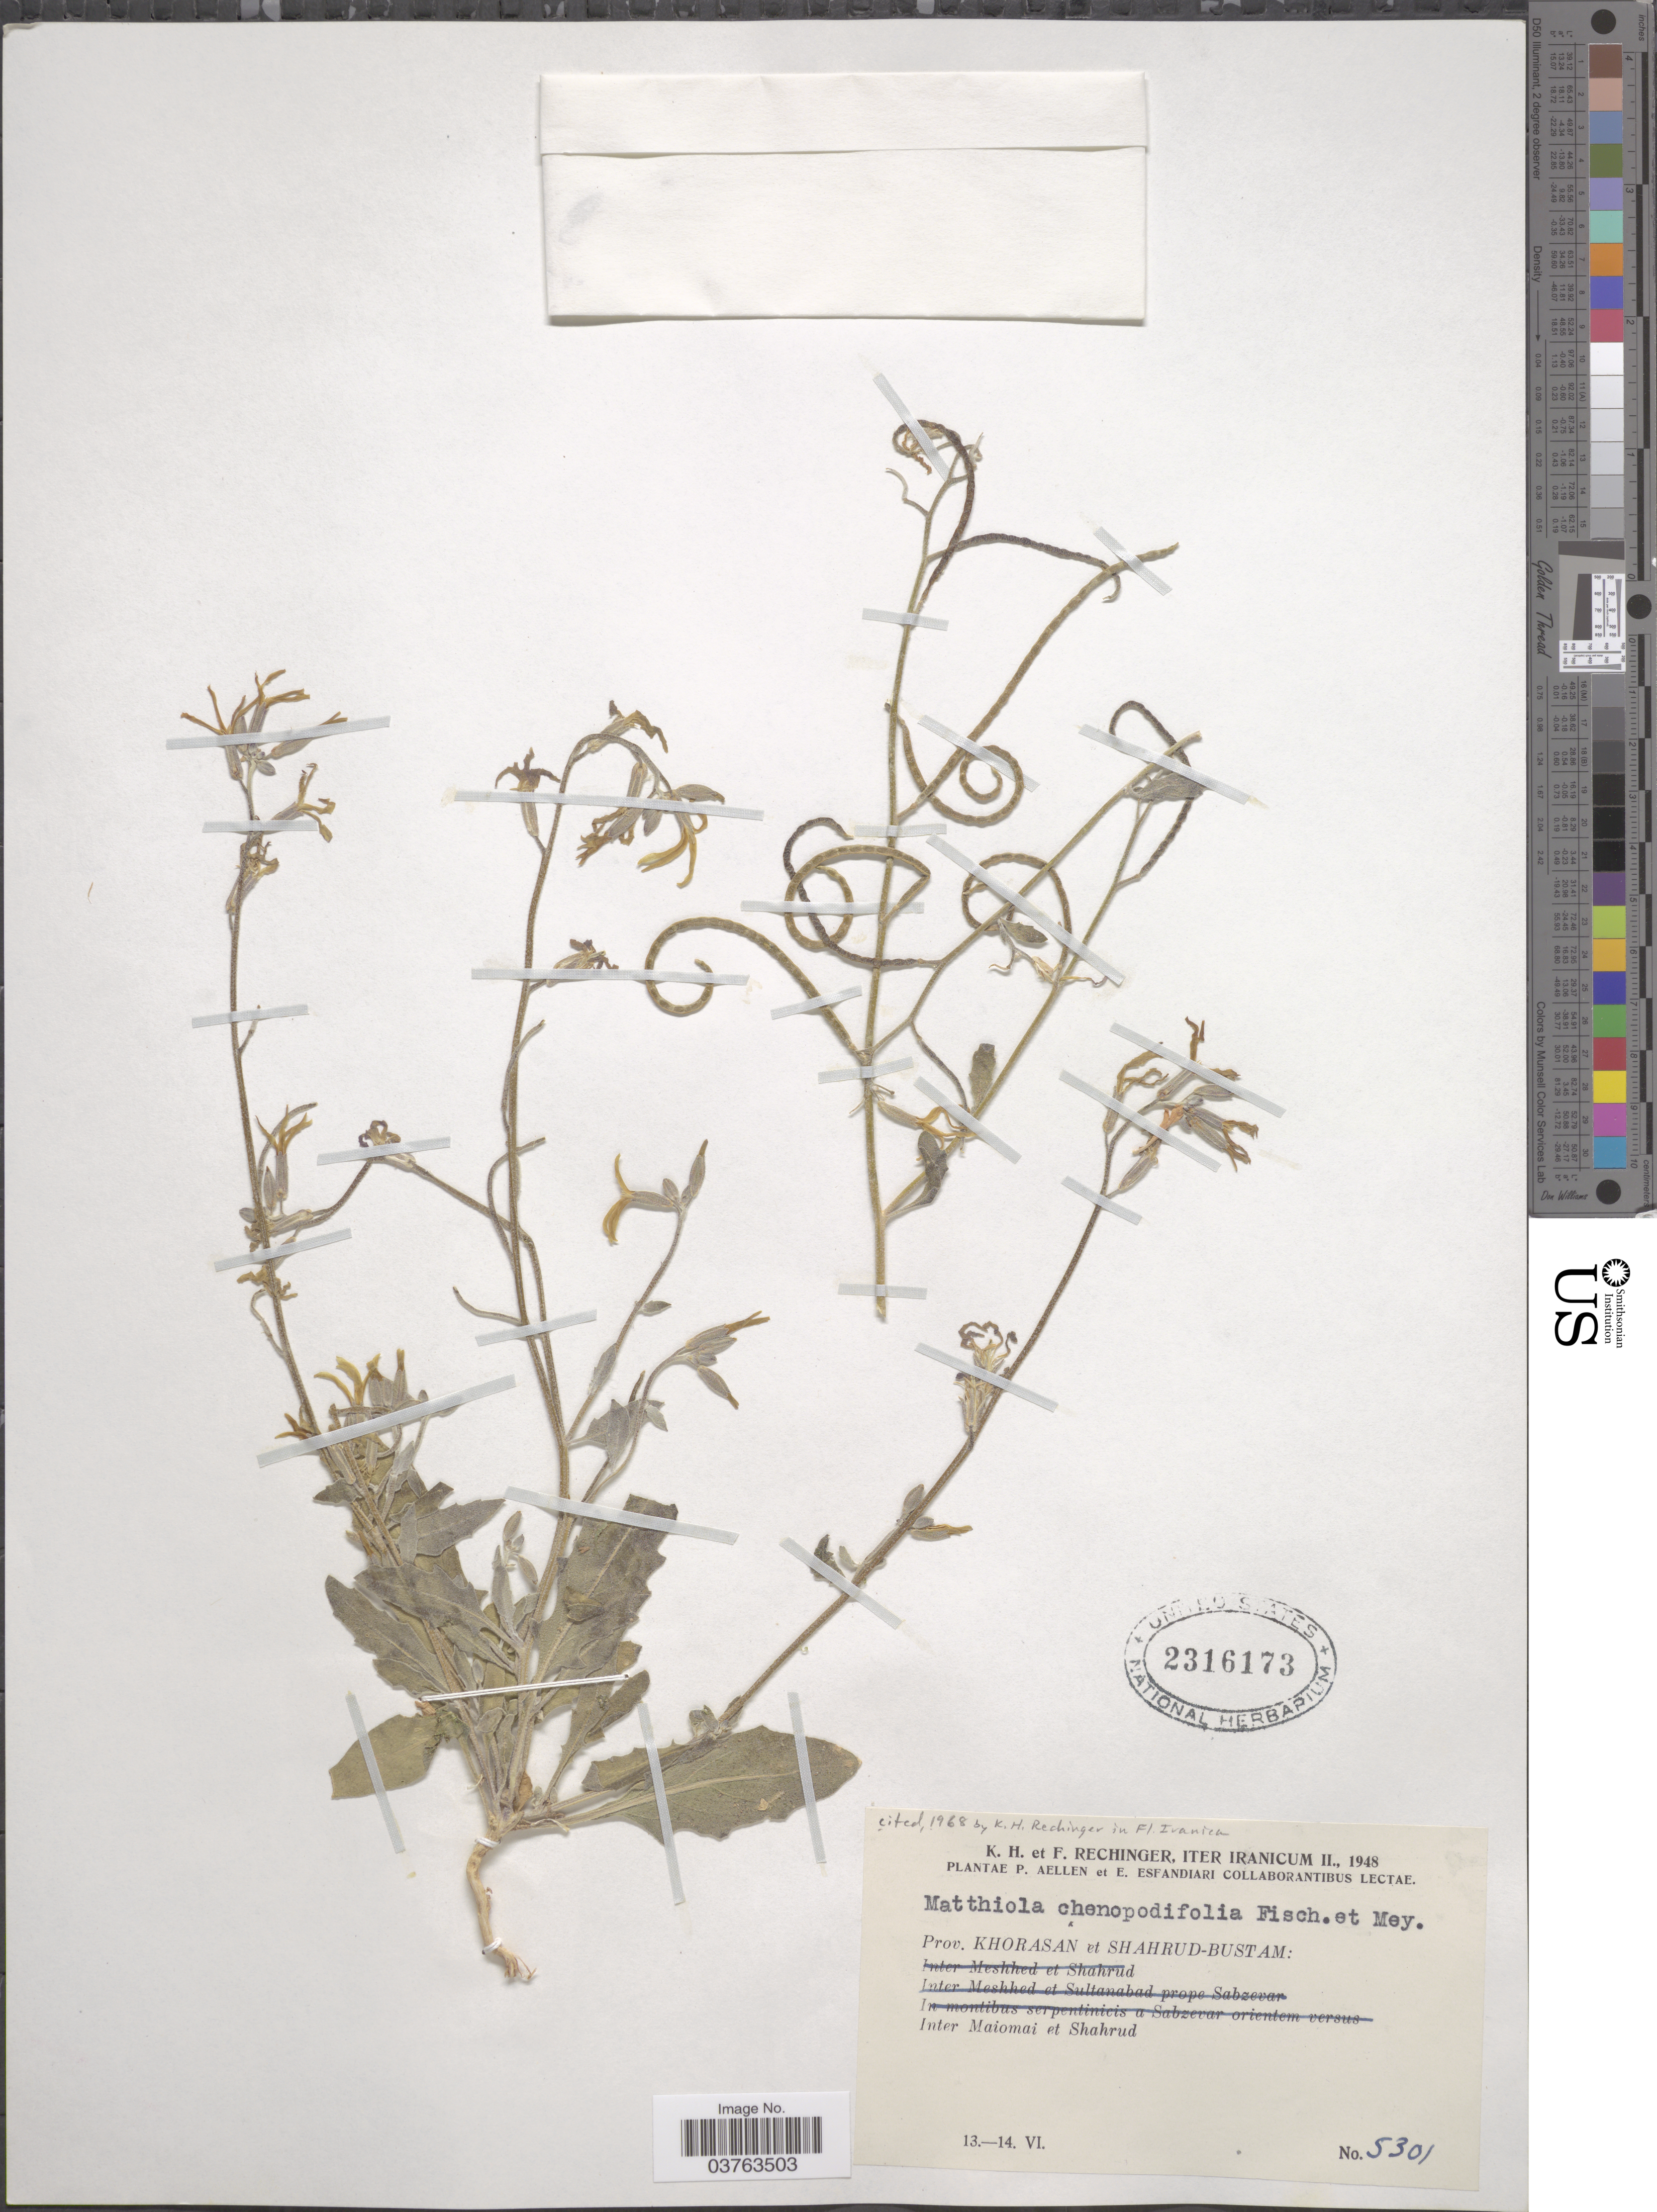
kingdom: Plantae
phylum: Tracheophyta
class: Magnoliopsida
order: Brassicales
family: Brassicaceae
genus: Matthiola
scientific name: Matthiola chenopodiifolia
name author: Fisch. & C.A. Mey.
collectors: K. H. Rechinger & F. Rechinger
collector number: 5301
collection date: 1948-06-13/1948-06-14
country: Iran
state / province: Khorasan [obsolete]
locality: Prov. Khorasan et Shahrud-Bustam: Inter Maiomai et Shahrud.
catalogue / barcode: US 2316173